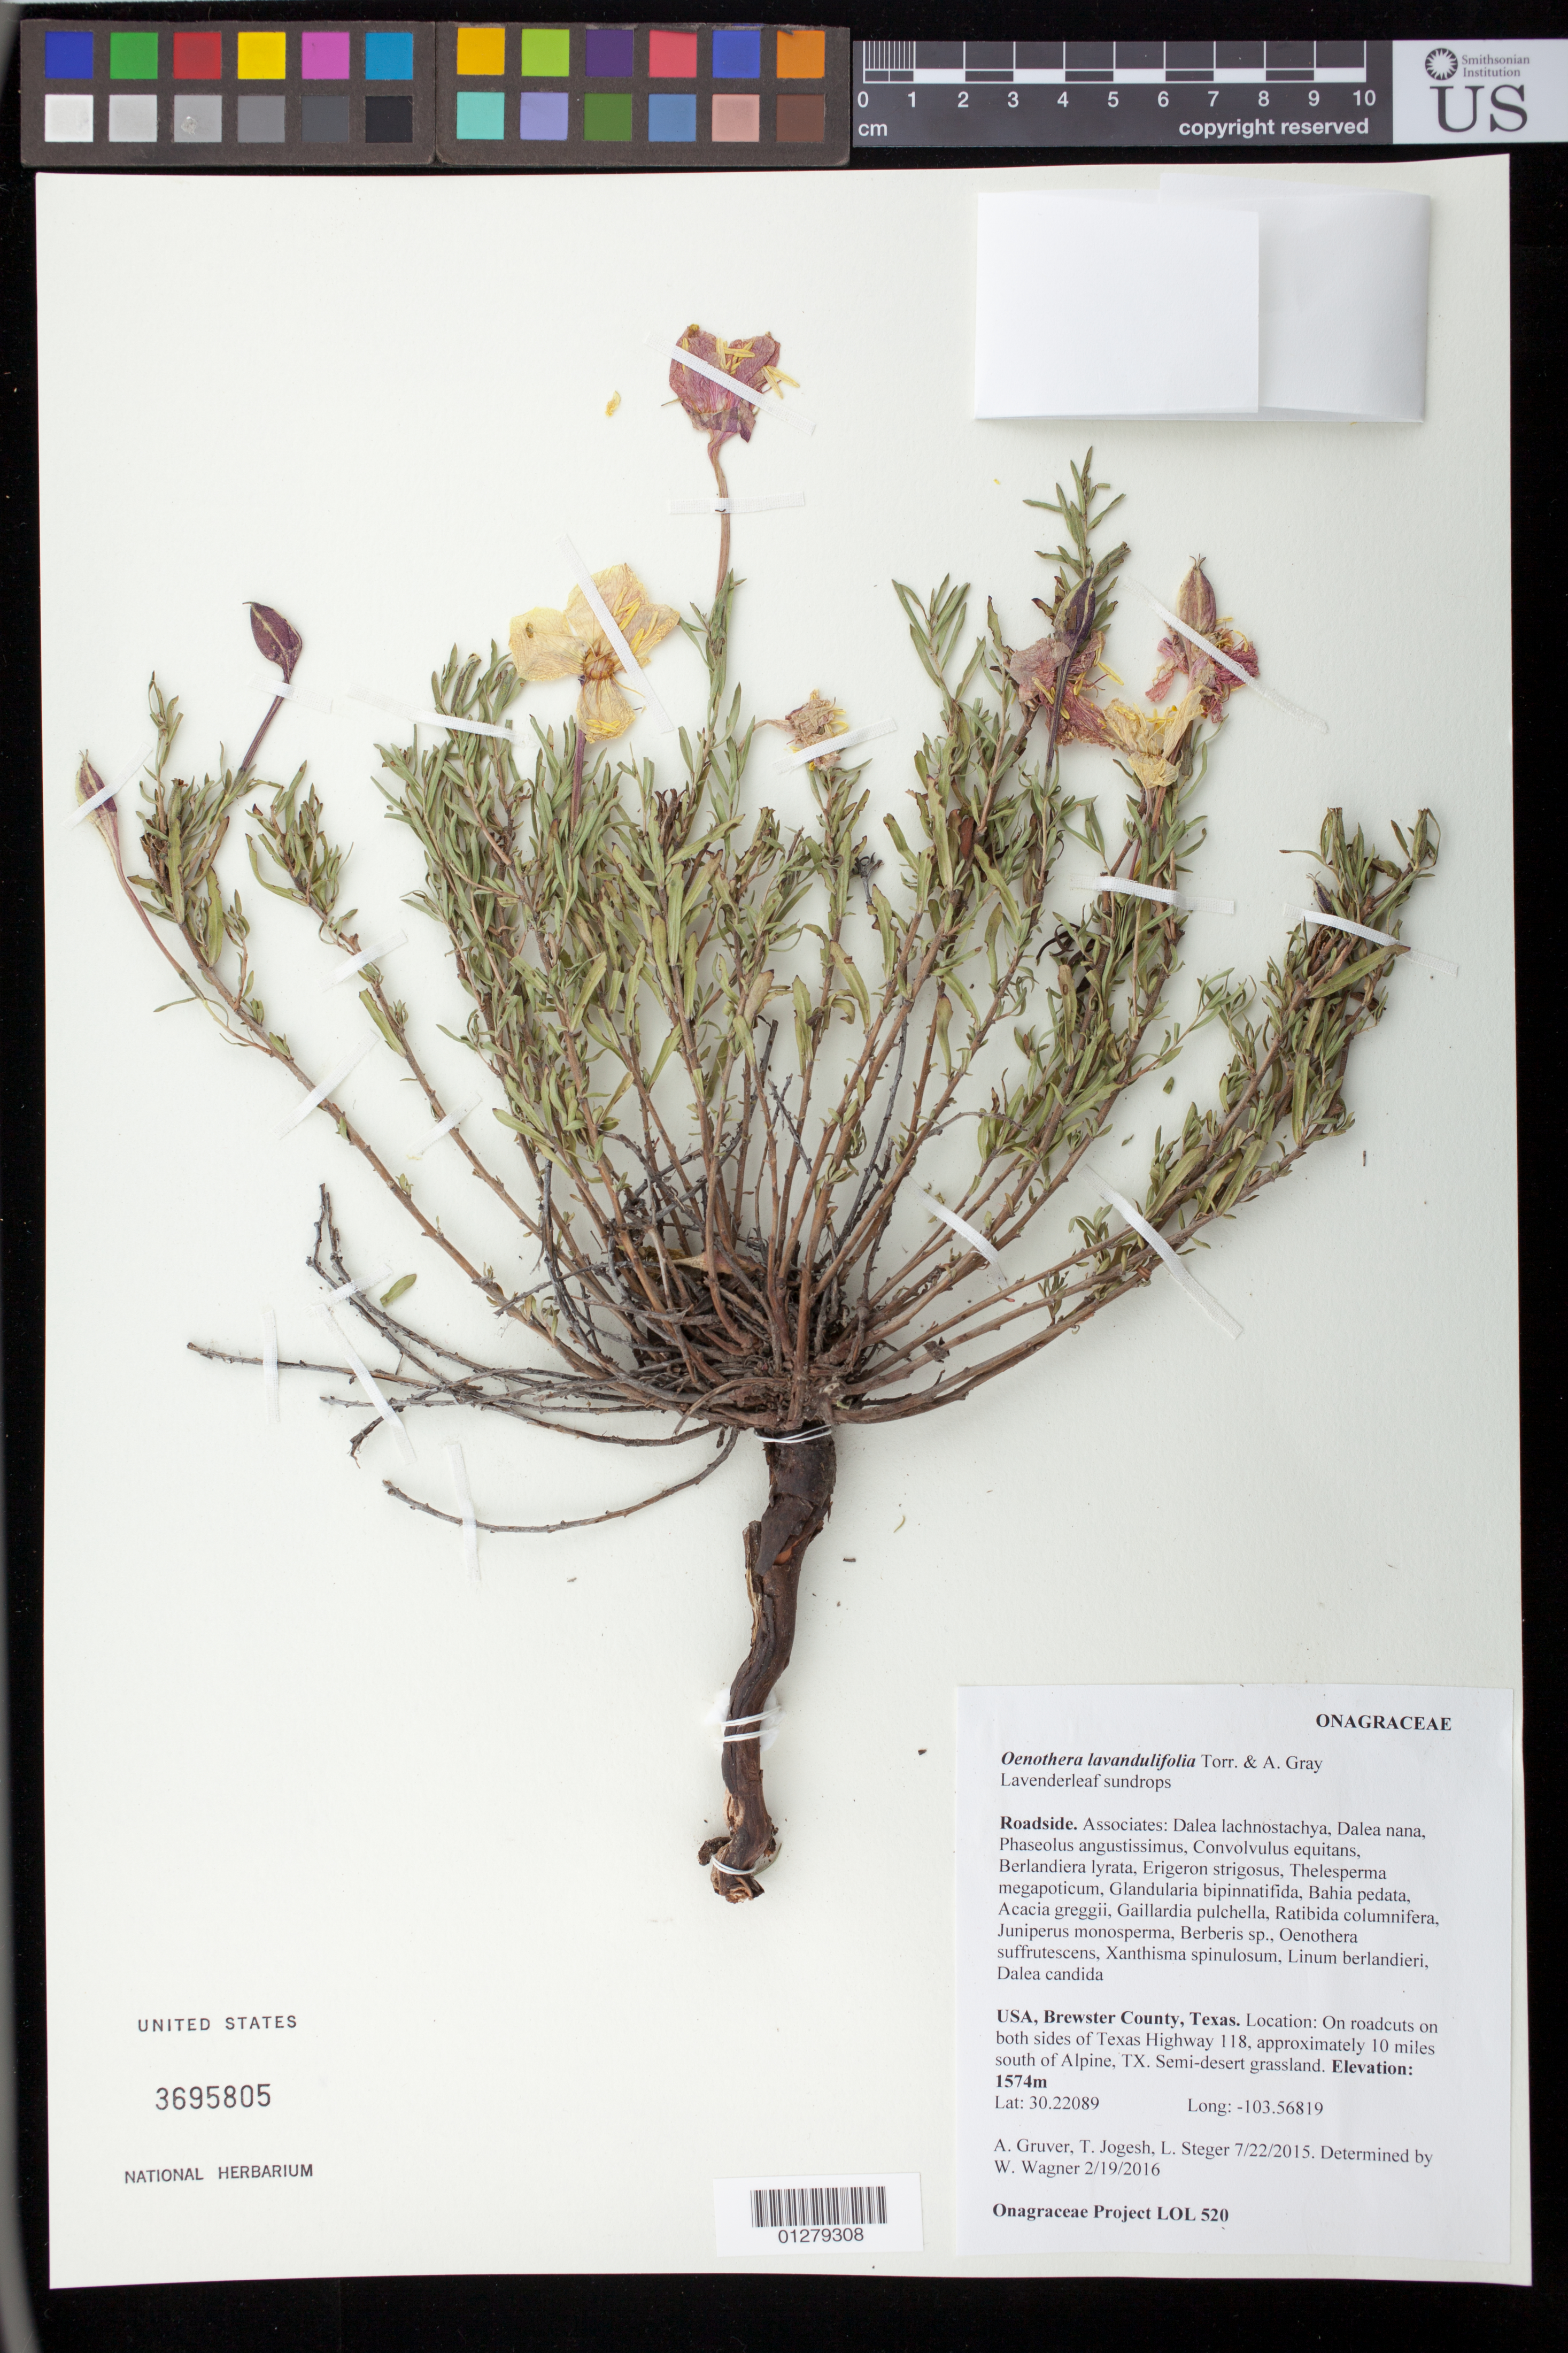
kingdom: Plantae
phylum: Tracheophyta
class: Magnoliopsida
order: Myrtales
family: Onagraceae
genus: Oenothera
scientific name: Oenothera hartwegii subsp. hartwegii x O. hartwegii subsp. pubescens (A. Gray) W.L. Wagner & Hoch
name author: Benth.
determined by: Cooper, B. J.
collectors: A. Gruver, T. Jojesh & L. Steger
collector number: LOL 520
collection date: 2015-07-22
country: United States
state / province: Texas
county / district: Brewster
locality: On roadcuts on both side of Texas Highway 118, approximately 10 miles south of Alpine, TX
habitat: Semidesert grassland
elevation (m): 1574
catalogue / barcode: US 3695805